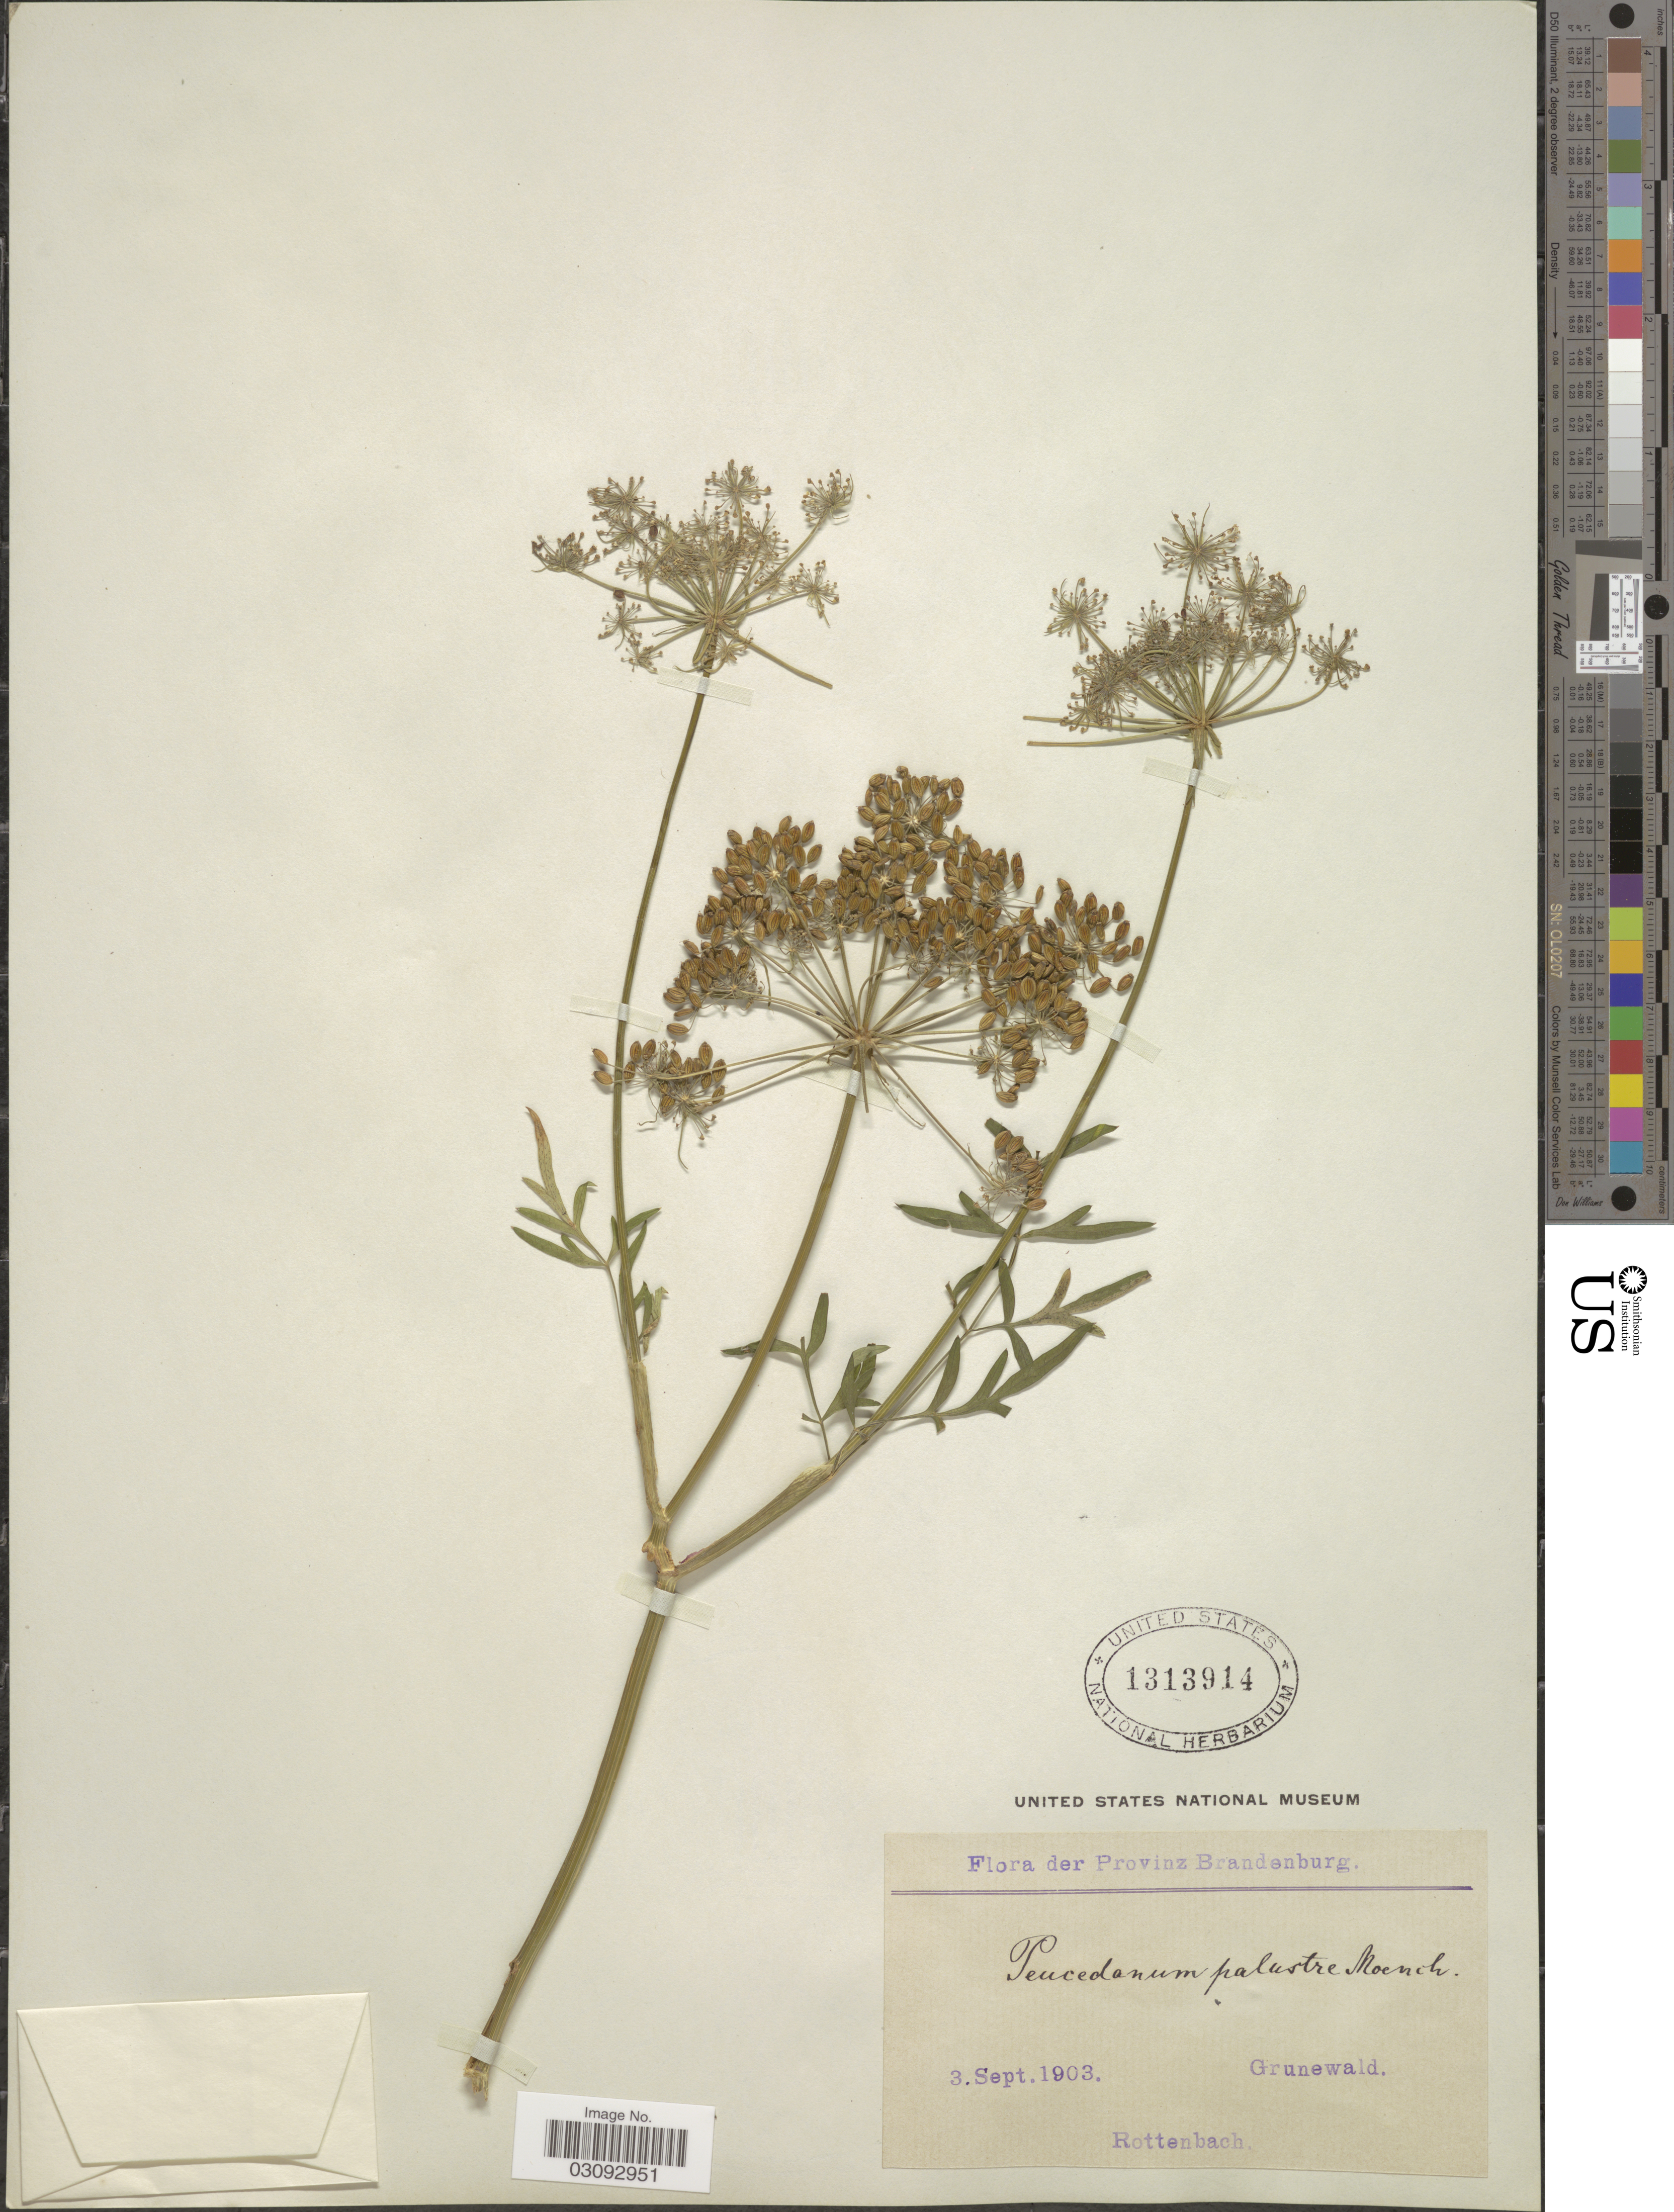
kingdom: Plantae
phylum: Tracheophyta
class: Magnoliopsida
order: Apiales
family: Apiaceae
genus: Peucedanum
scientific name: Peucedanum palustre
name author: (L.) Moench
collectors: Rottenbach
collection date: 1903-09-03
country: Germany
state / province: Brandenburg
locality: Grunewald.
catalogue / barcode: US 1313914